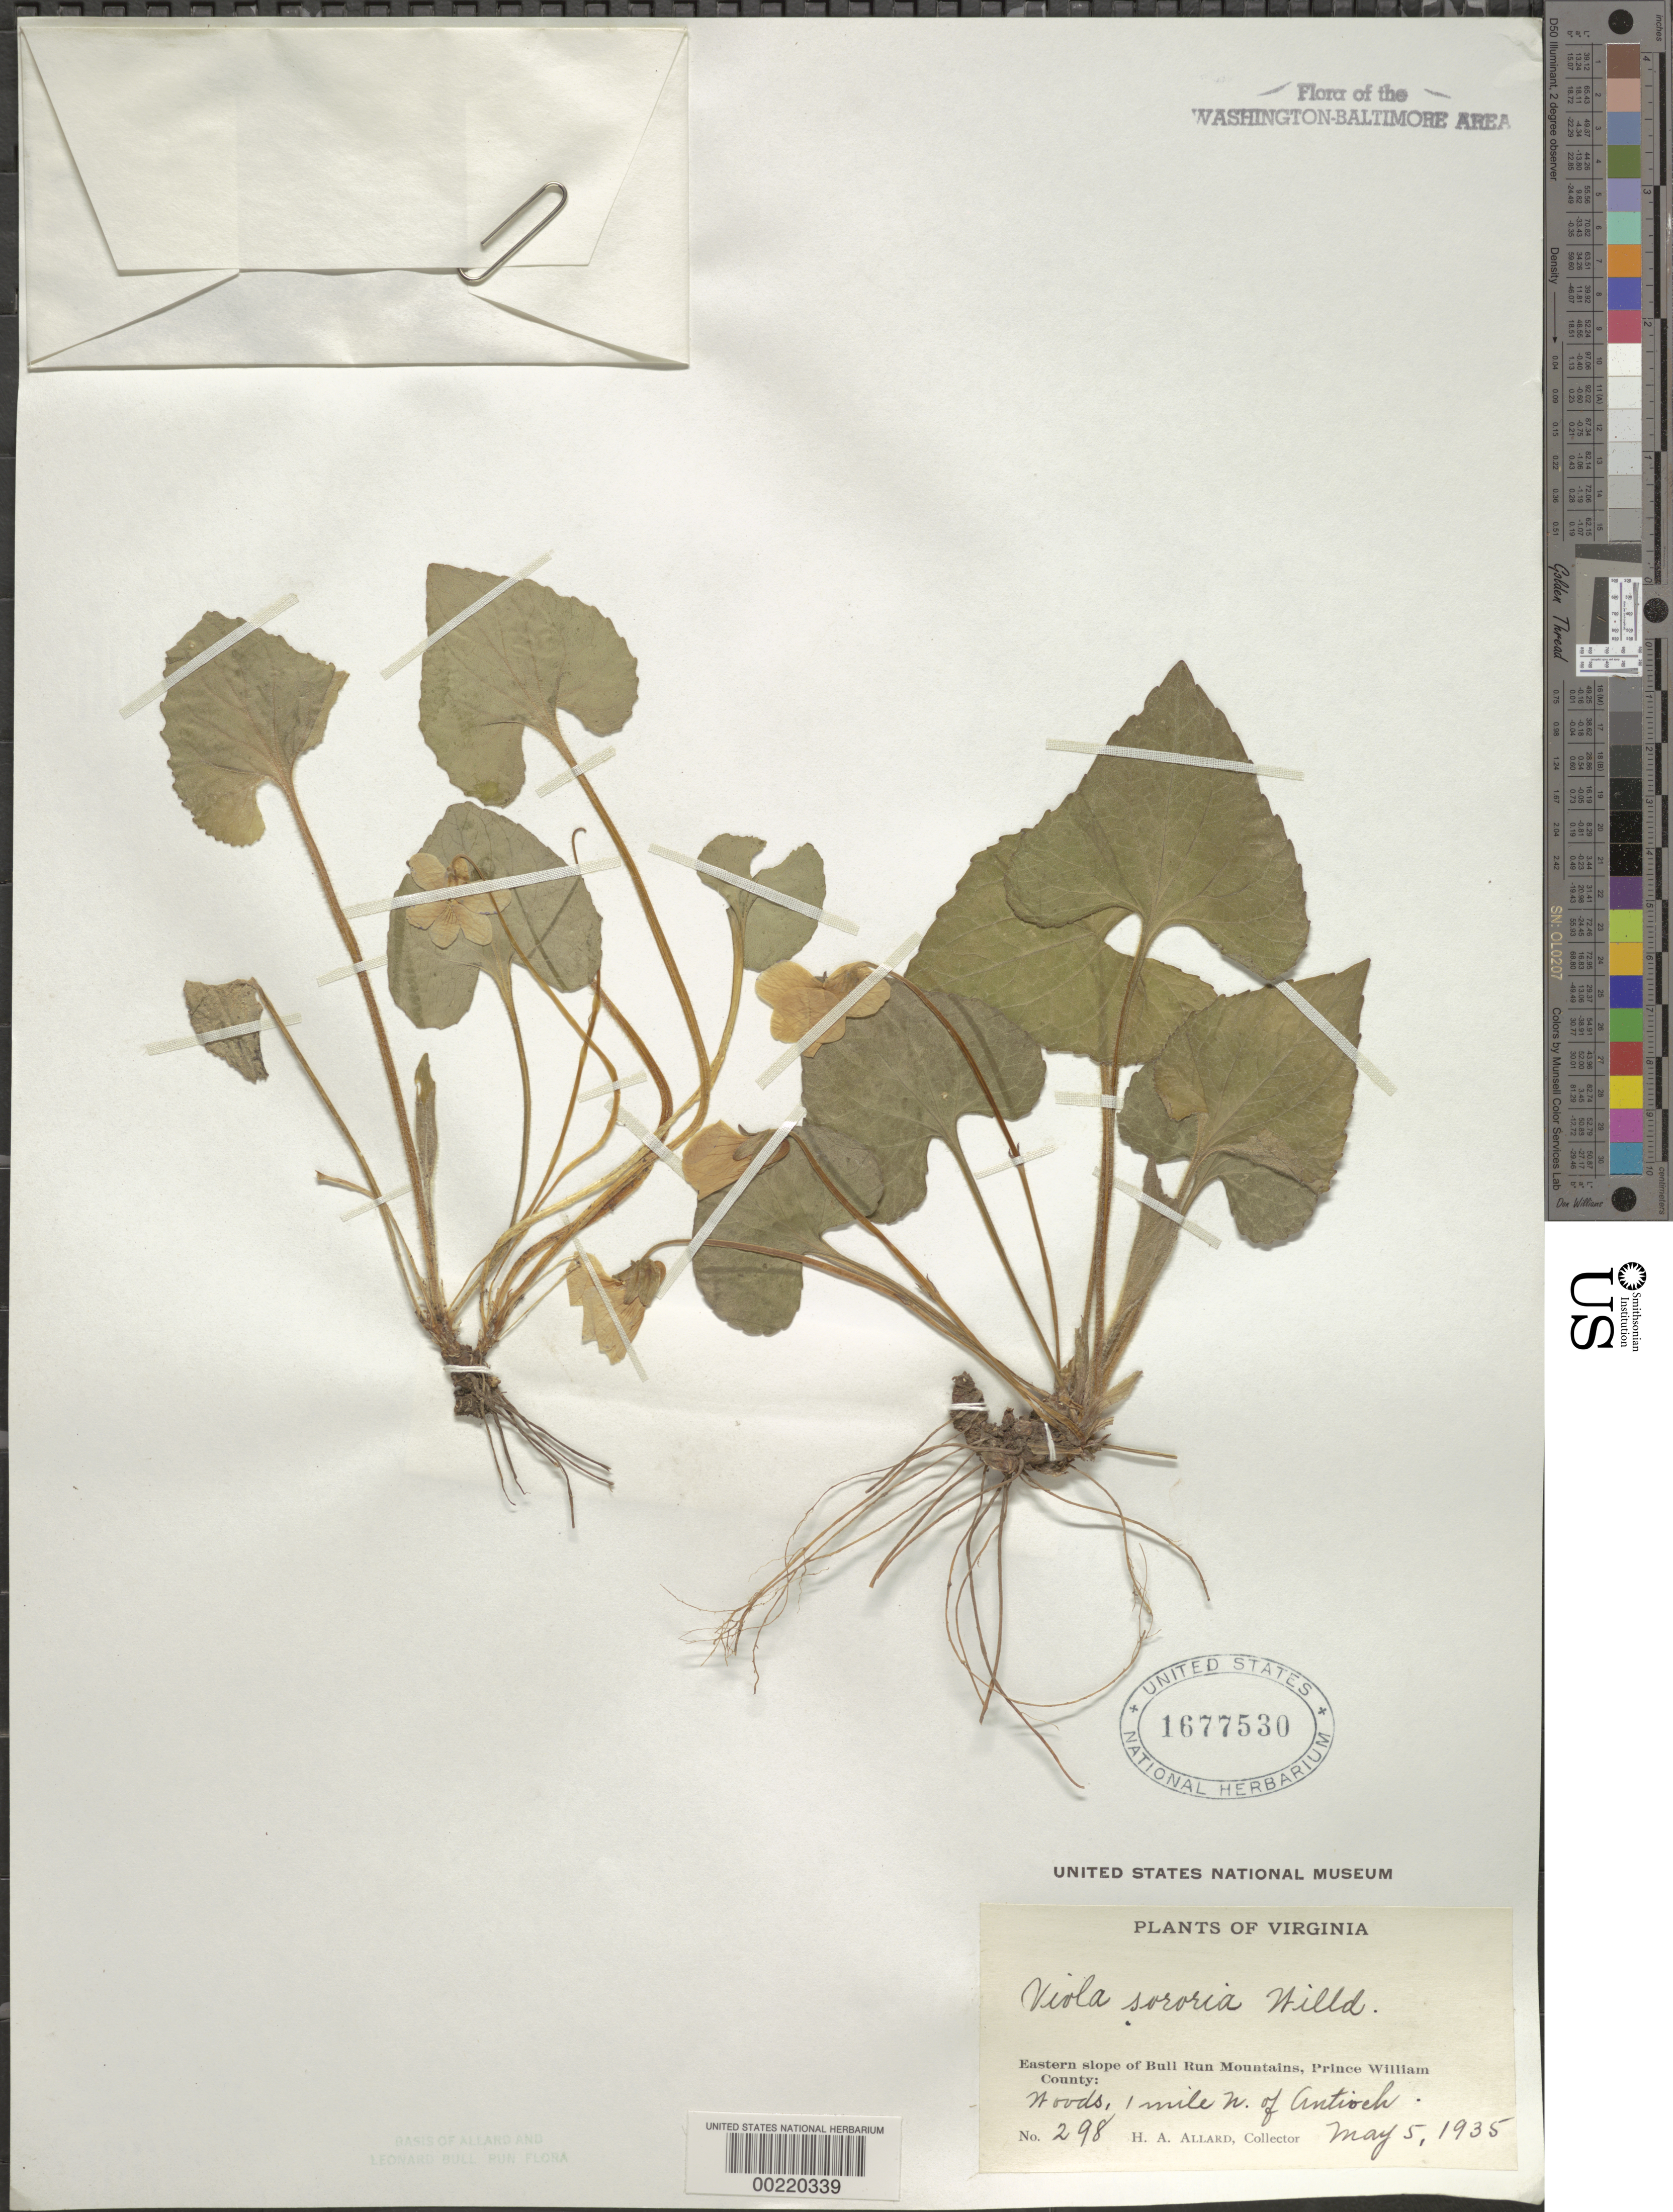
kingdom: Plantae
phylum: Tracheophyta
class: Magnoliopsida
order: Malpighiales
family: Violaceae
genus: Viola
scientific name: Viola sororia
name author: Willd.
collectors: H. A. Allard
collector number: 298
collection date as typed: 05 May 1935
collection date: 1935-05-05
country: United States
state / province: Virginia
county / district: Prince William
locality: North of Antioch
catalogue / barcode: US 1677530